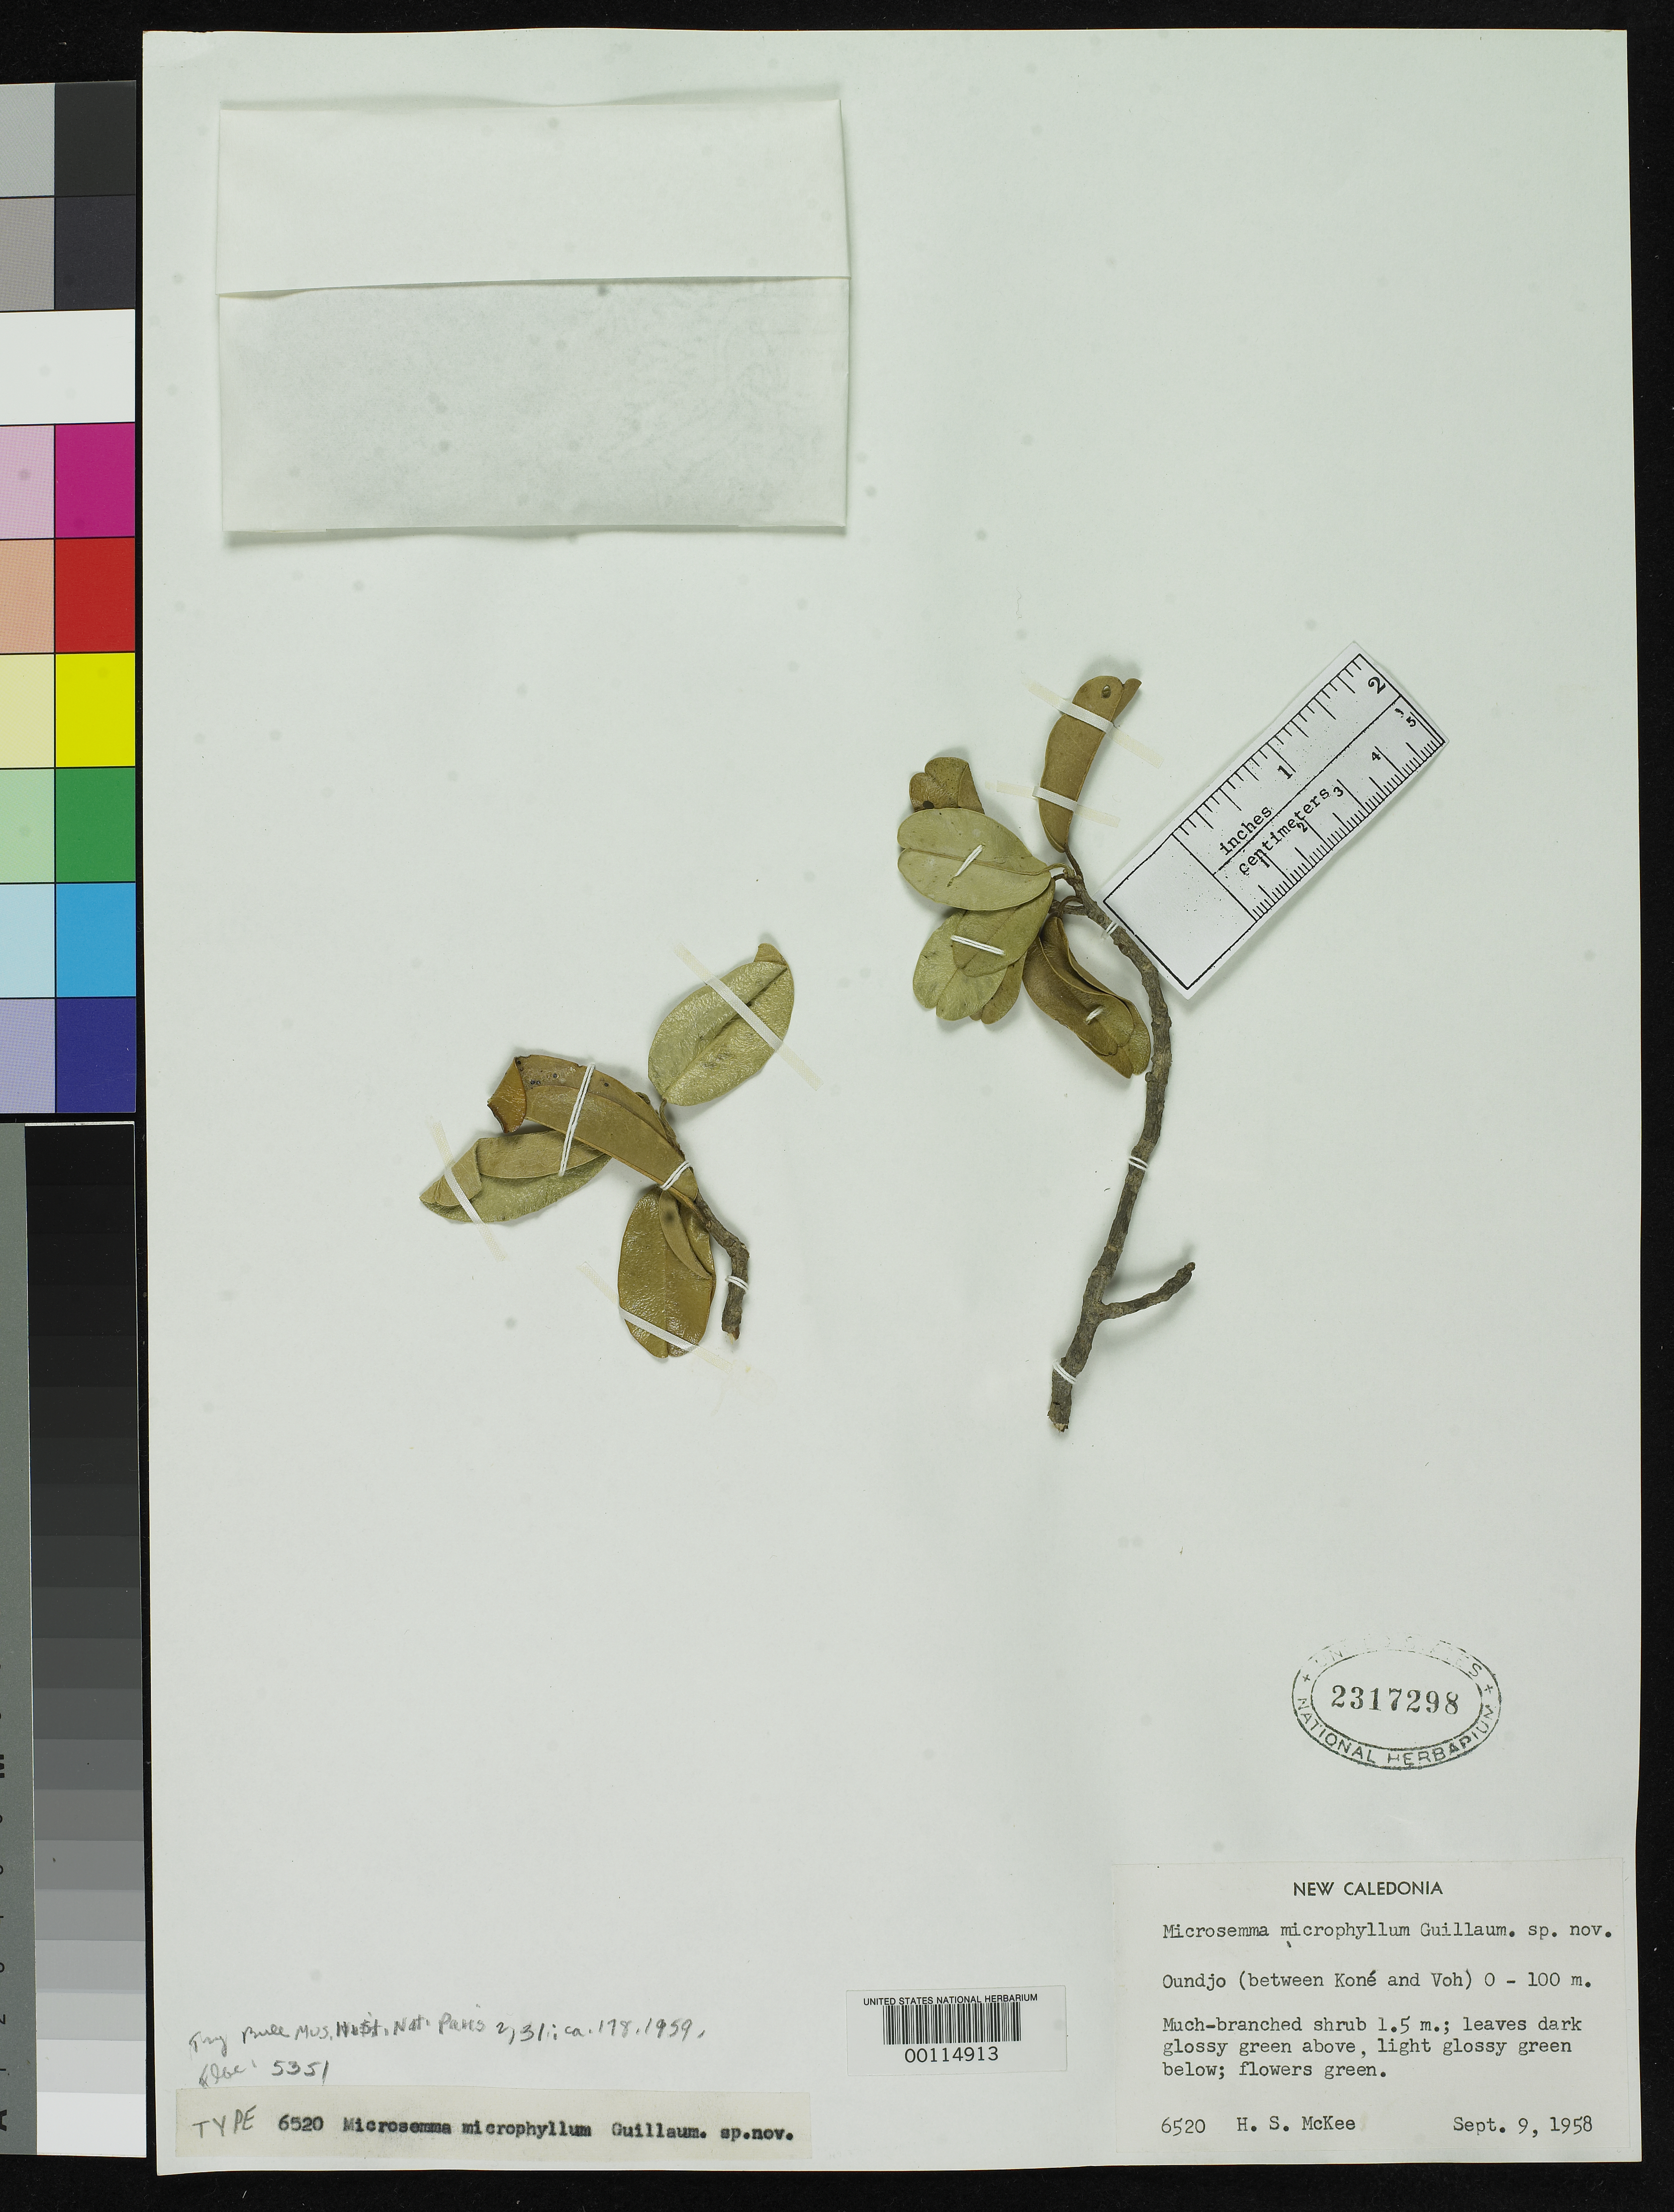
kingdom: Plantae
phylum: Tracheophyta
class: Magnoliopsida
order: Malvales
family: Thymelaeaceae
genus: Microsemma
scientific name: Microsemma microphylla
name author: Guillaumin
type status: Syntype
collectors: H. S. MacKee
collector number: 6520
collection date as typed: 09 Sep 1958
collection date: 1958-09-09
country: New Caledonia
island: New Caledonia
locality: Oundjo (between Kone and Voh).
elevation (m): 0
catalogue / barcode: US 2317298